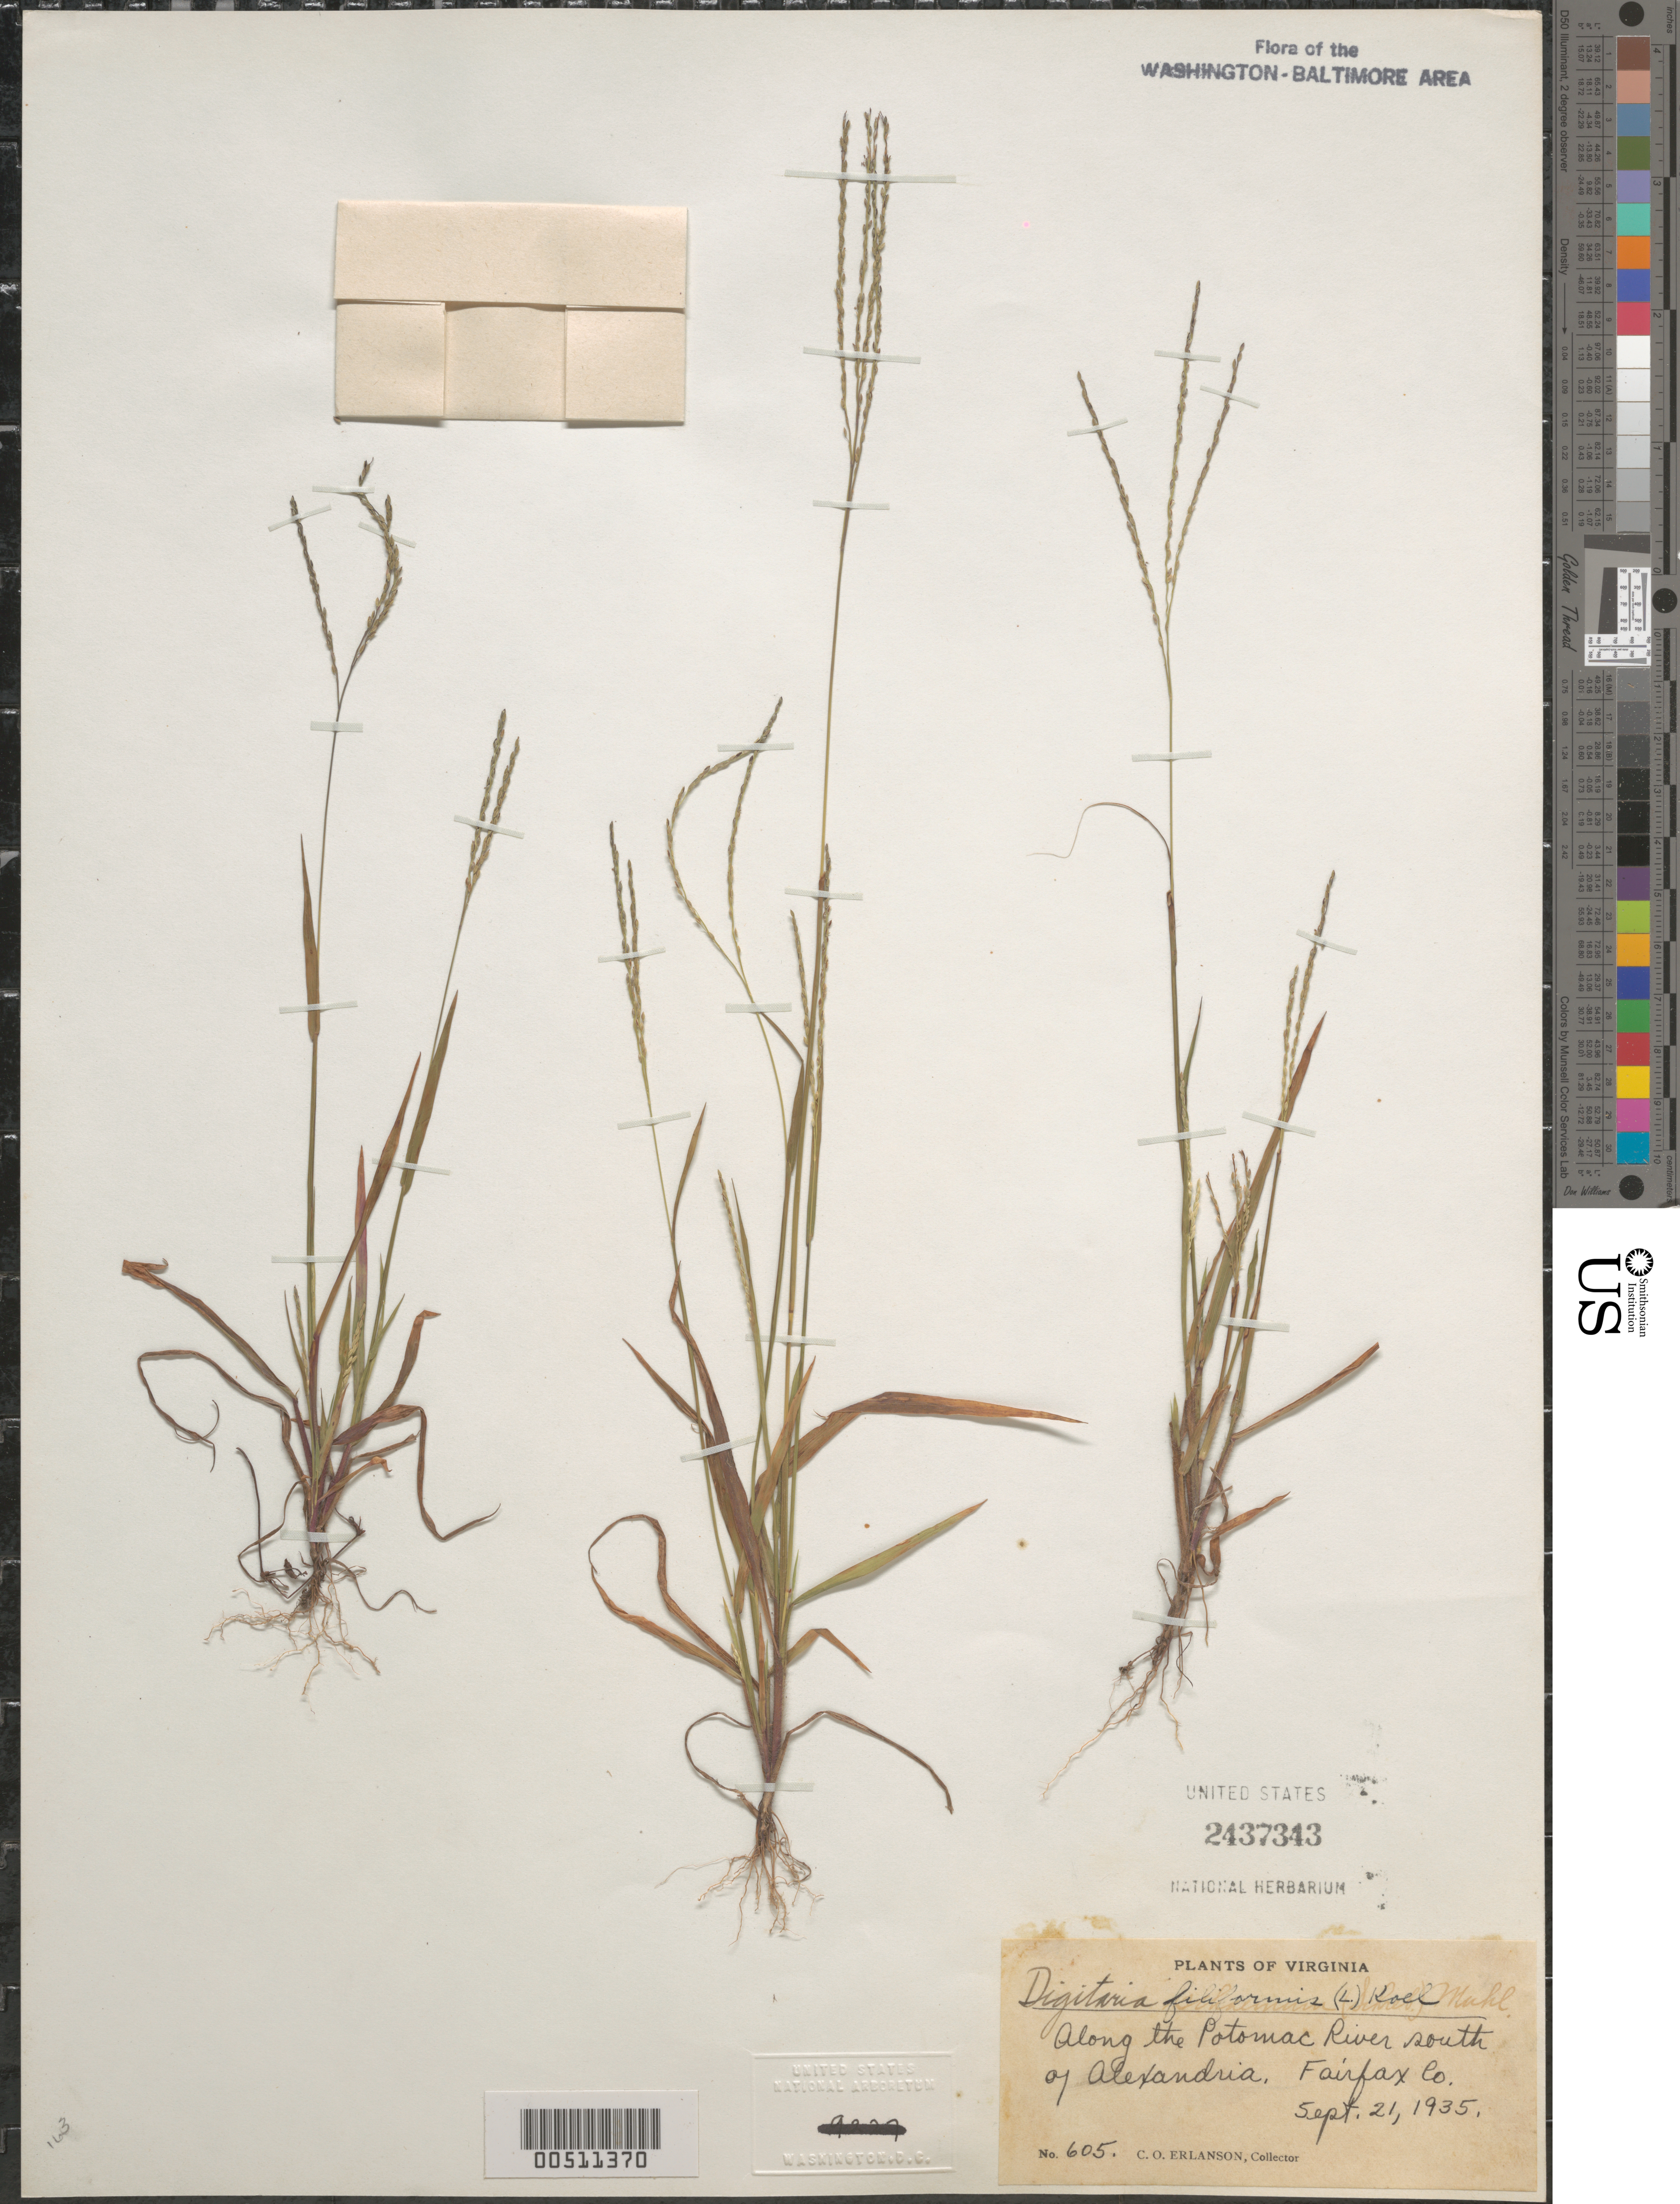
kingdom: Plantae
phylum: Tracheophyta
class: Liliopsida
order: Poales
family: Poaceae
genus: Digitaria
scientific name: Digitaria filiformis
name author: (L.) Koeler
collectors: C. O. Erlanson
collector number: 605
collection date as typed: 21 Sep 1935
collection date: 1935-09-21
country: United States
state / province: Virginia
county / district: Fairfax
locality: S of Alexandria along the Potomac River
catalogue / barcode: US 2437343